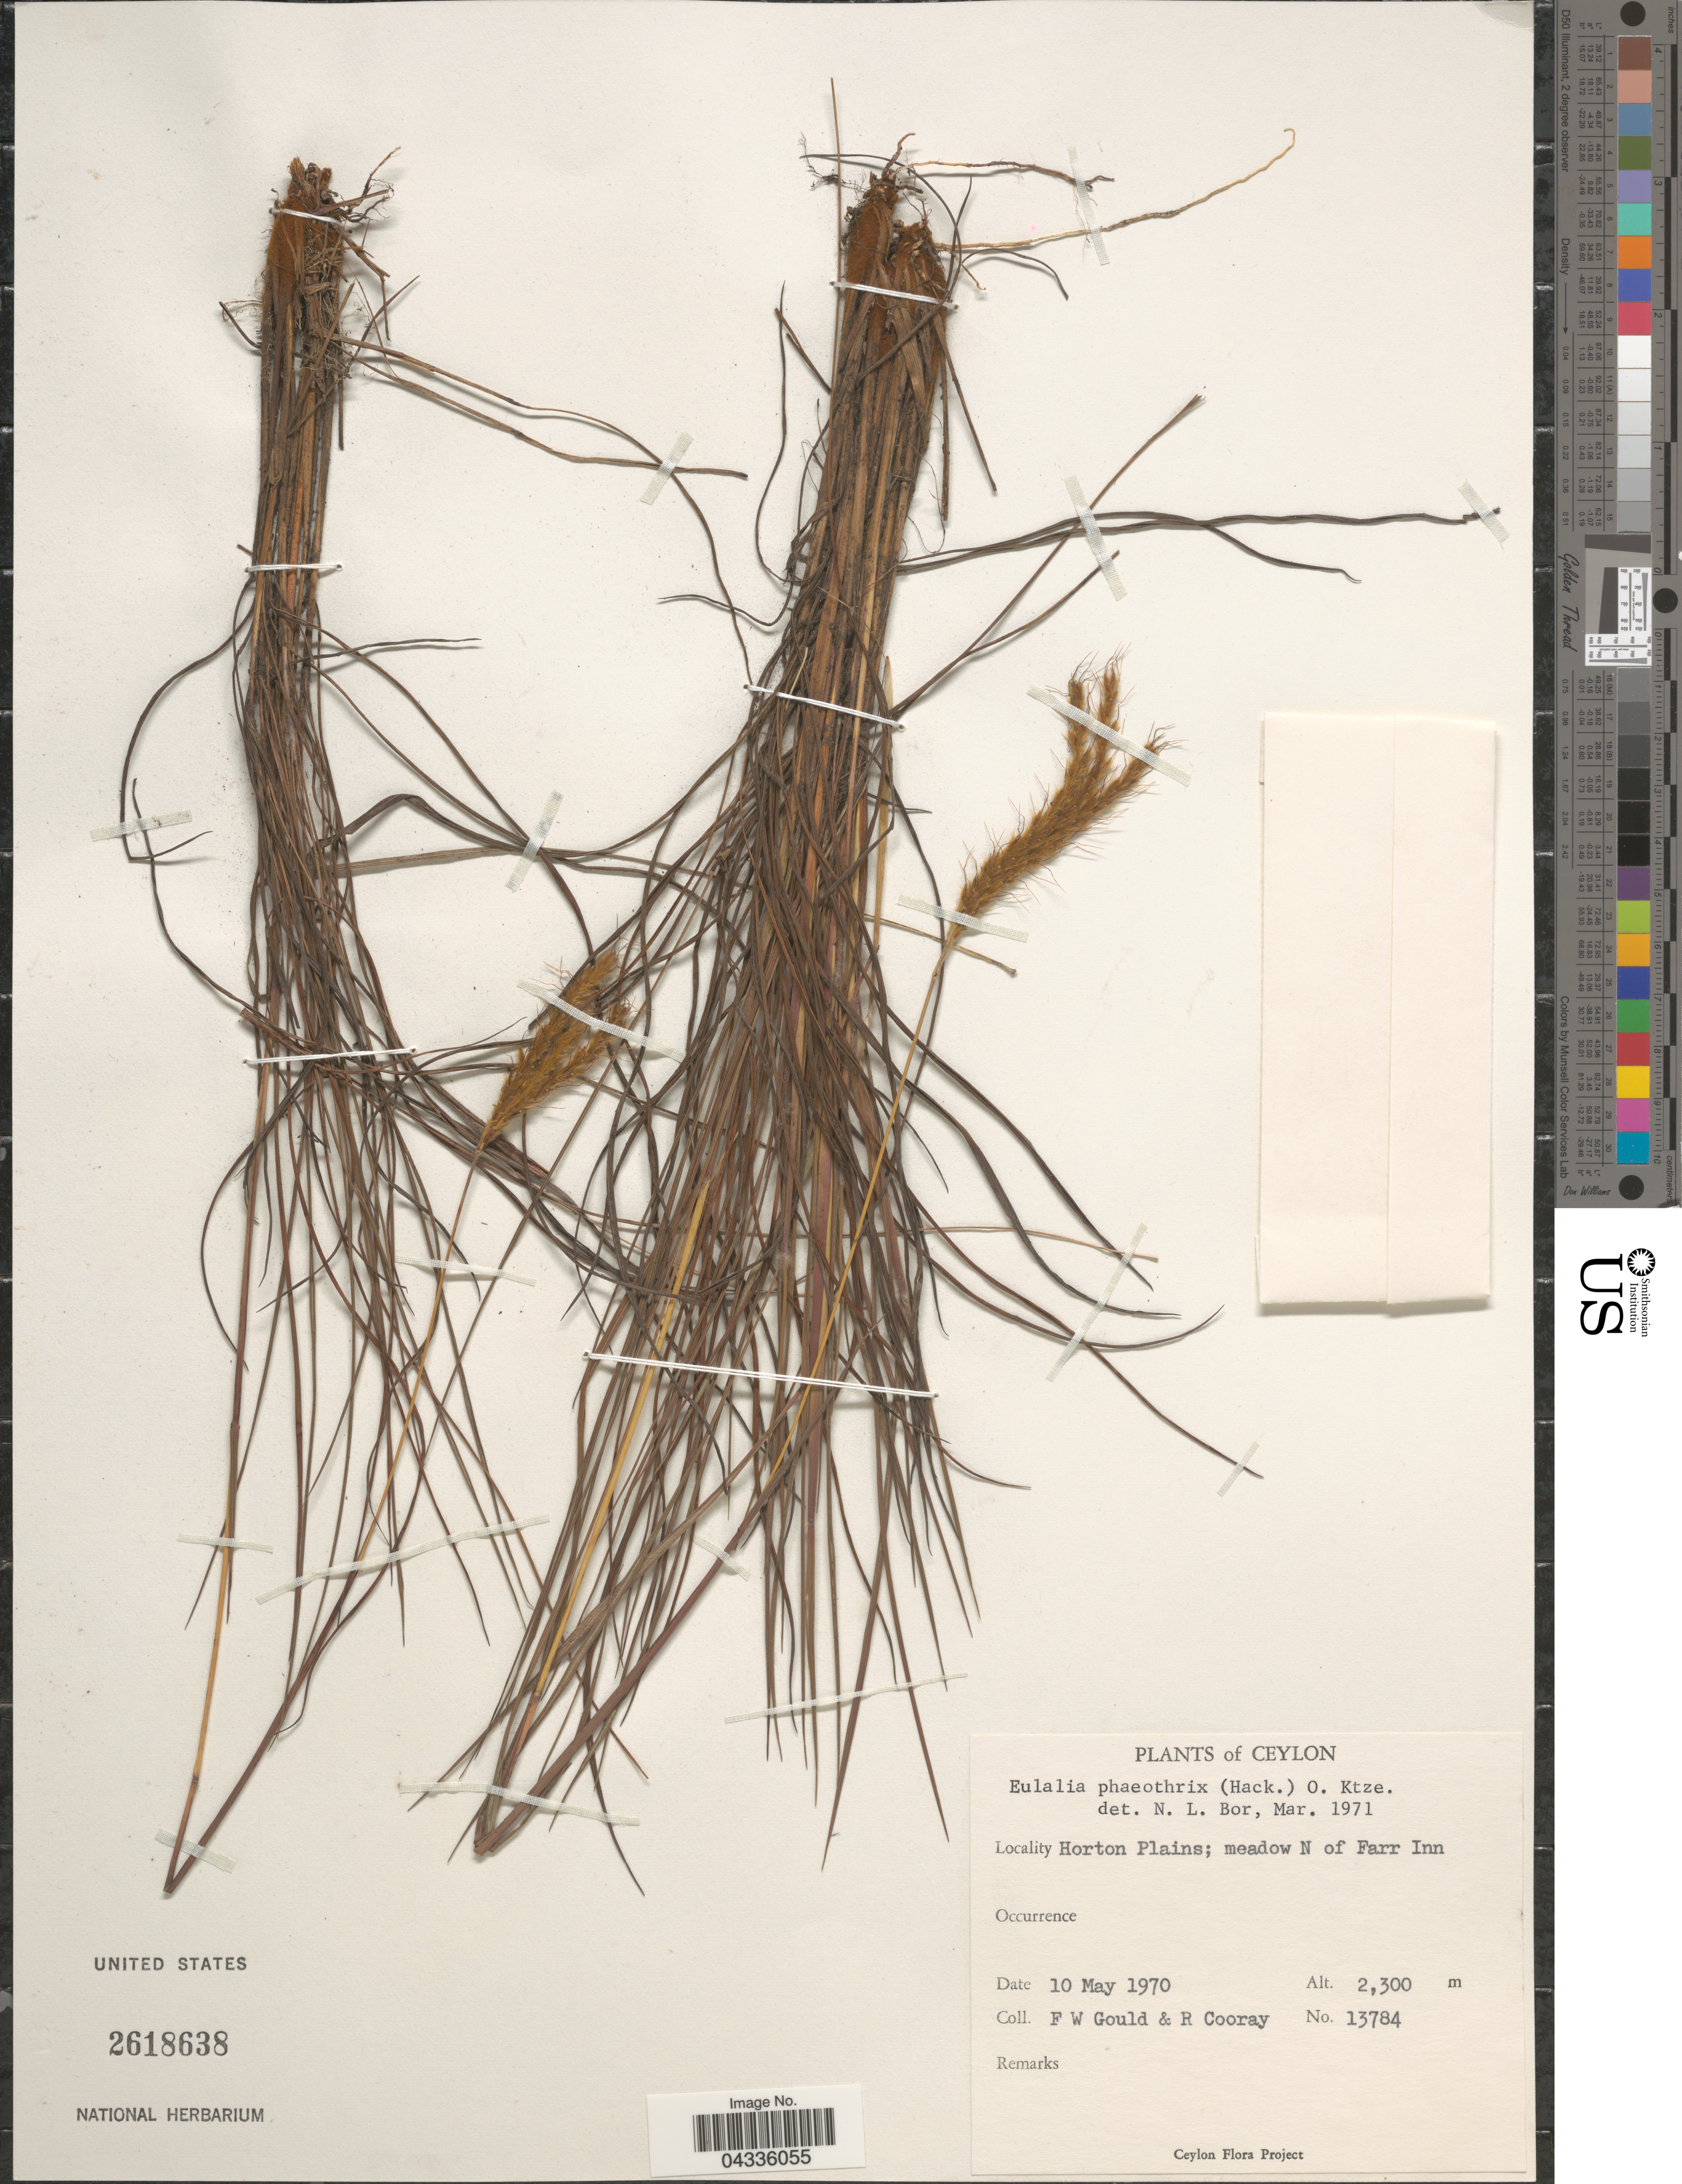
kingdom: Plantae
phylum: Tracheophyta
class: Liliopsida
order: Poales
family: Poaceae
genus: Eulalia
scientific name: Eulalia phaeothrix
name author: (Hack.) Kuntze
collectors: F. W. Gould & R. Cooray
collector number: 13784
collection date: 1970-05-10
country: Sri Lanka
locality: Ceylon. Horton Plains; meadow N of Farr Inn.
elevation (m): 2300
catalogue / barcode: US 2618638